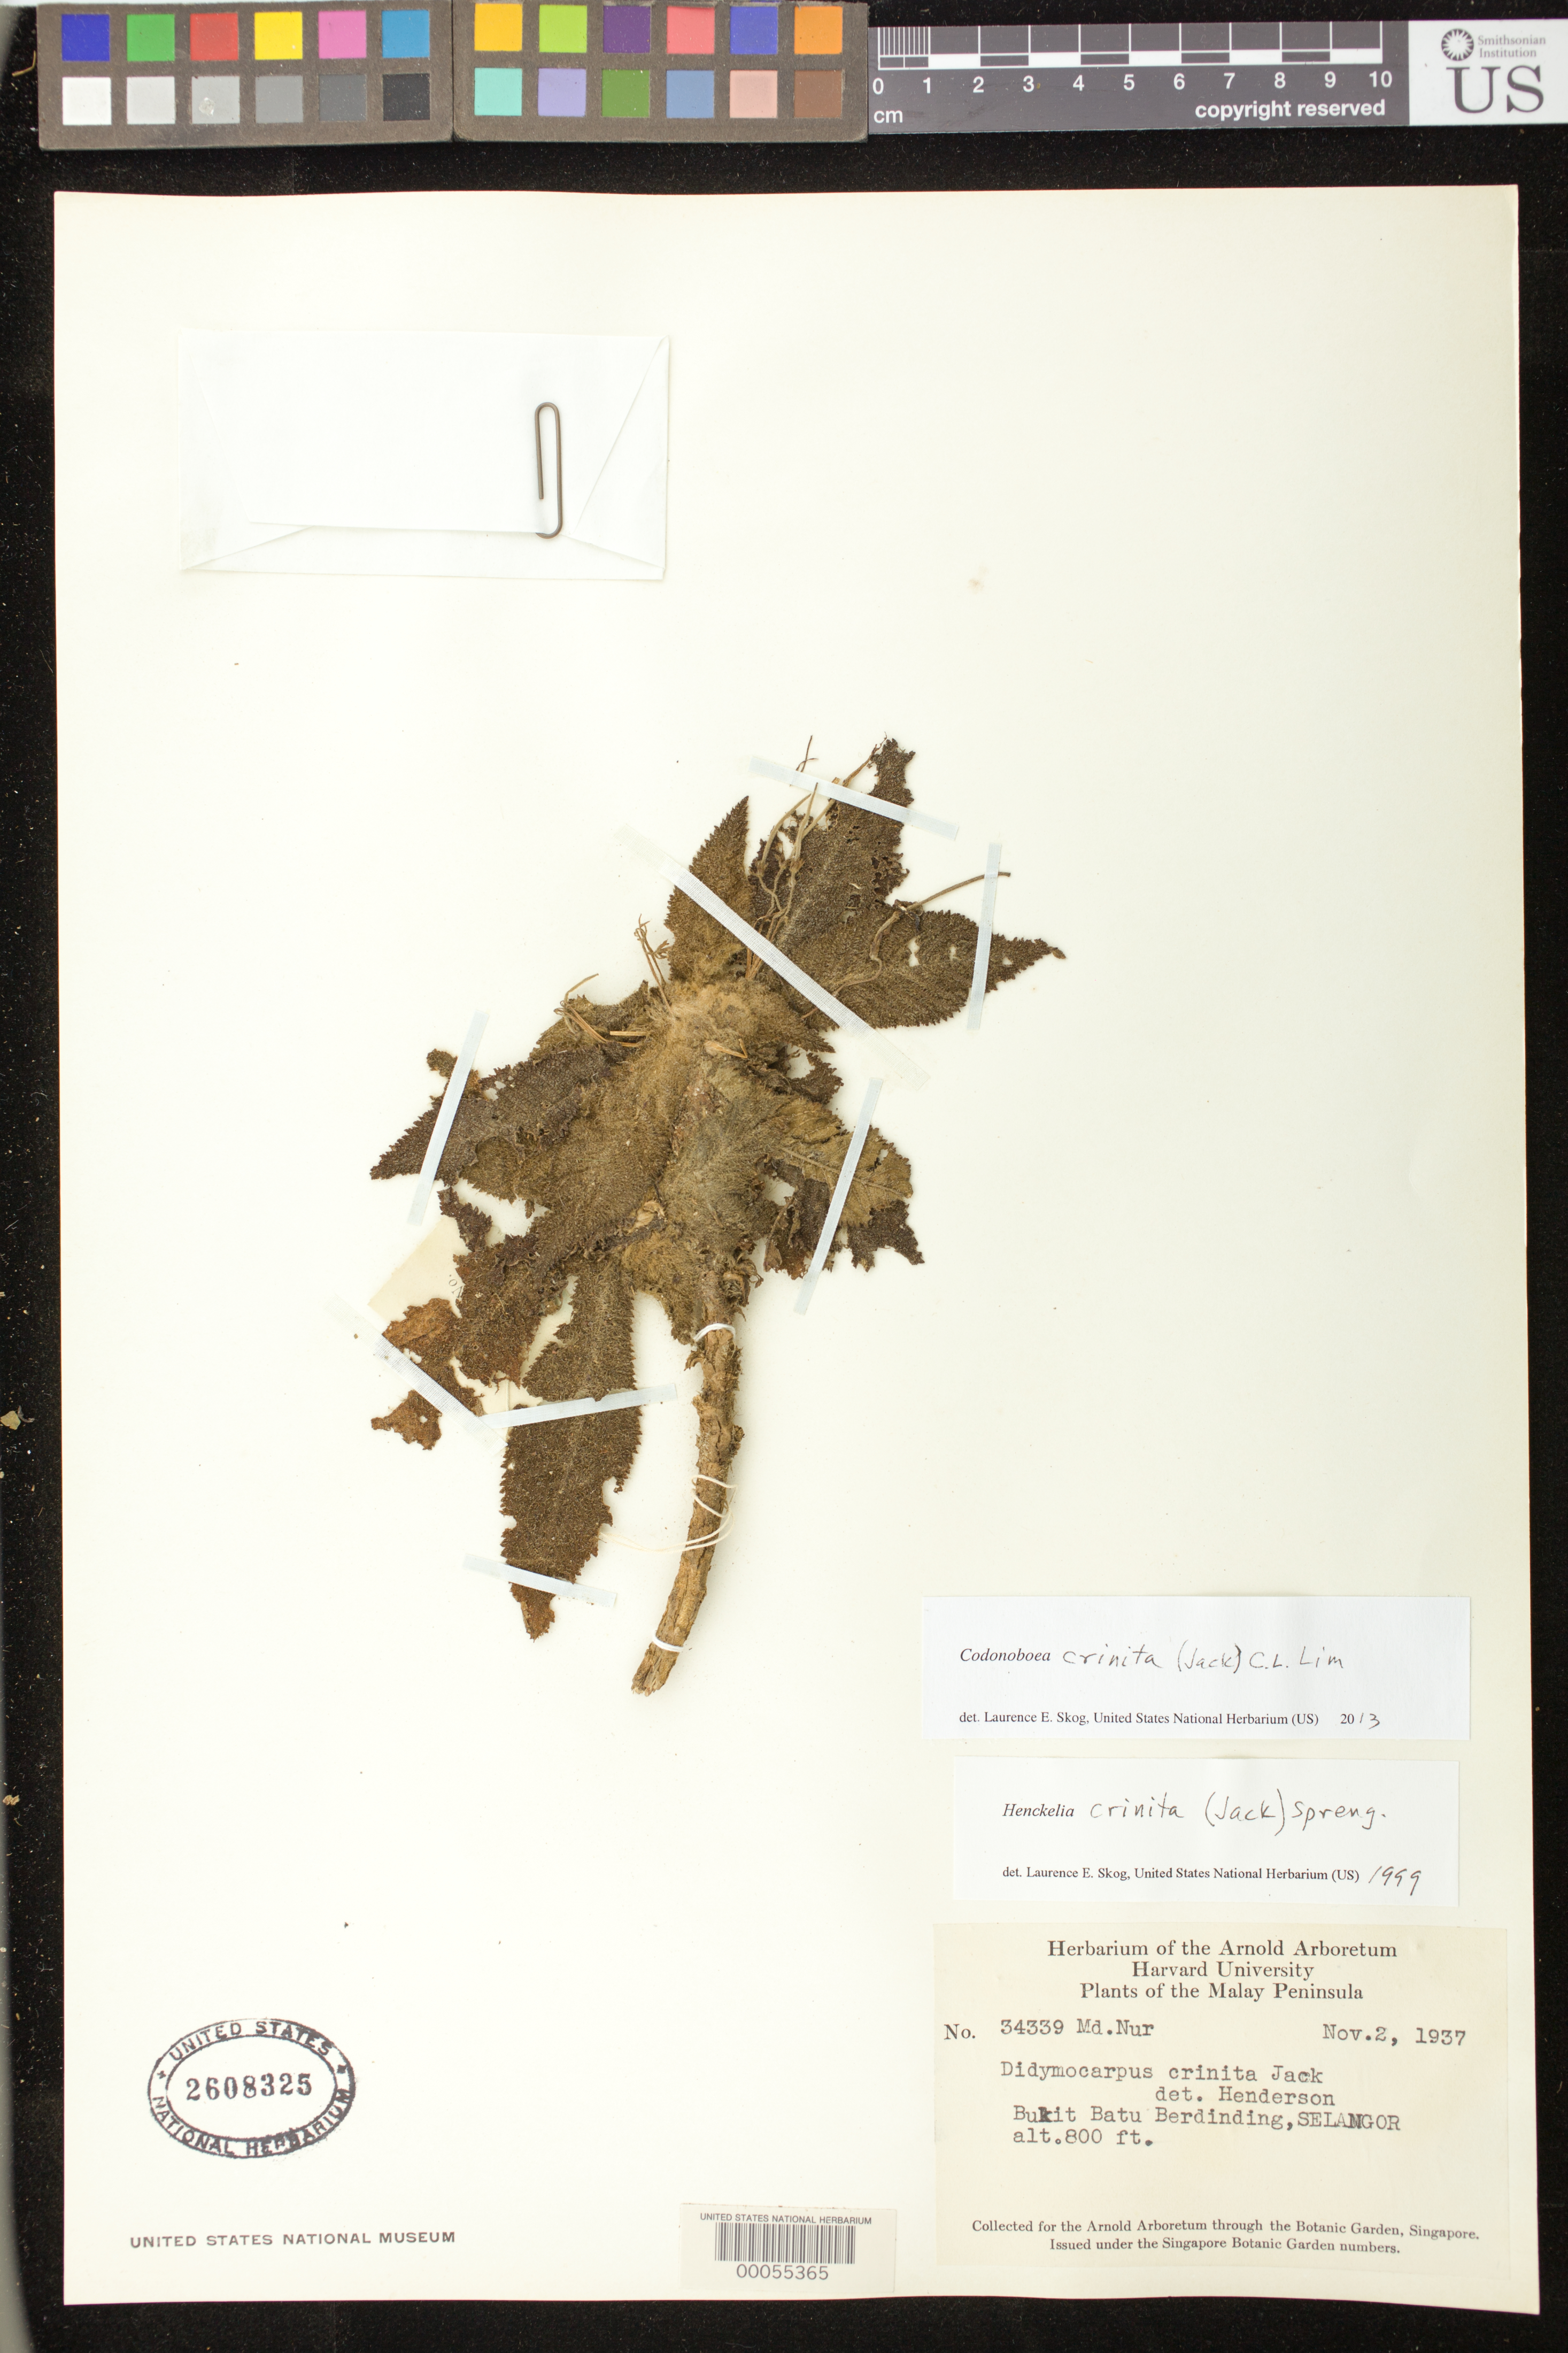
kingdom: Plantae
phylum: Tracheophyta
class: Magnoliopsida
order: Lamiales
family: Gesneriaceae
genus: Codonoboea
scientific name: Codonoboea crinita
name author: (Jack) C.L. Lim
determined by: Skog, Laurence E.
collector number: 34339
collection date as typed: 02 Nov 1937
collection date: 1937-11-02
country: Malaysia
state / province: Selangor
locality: Selangor, Bukit batu berdinding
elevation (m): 244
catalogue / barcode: US 2608325